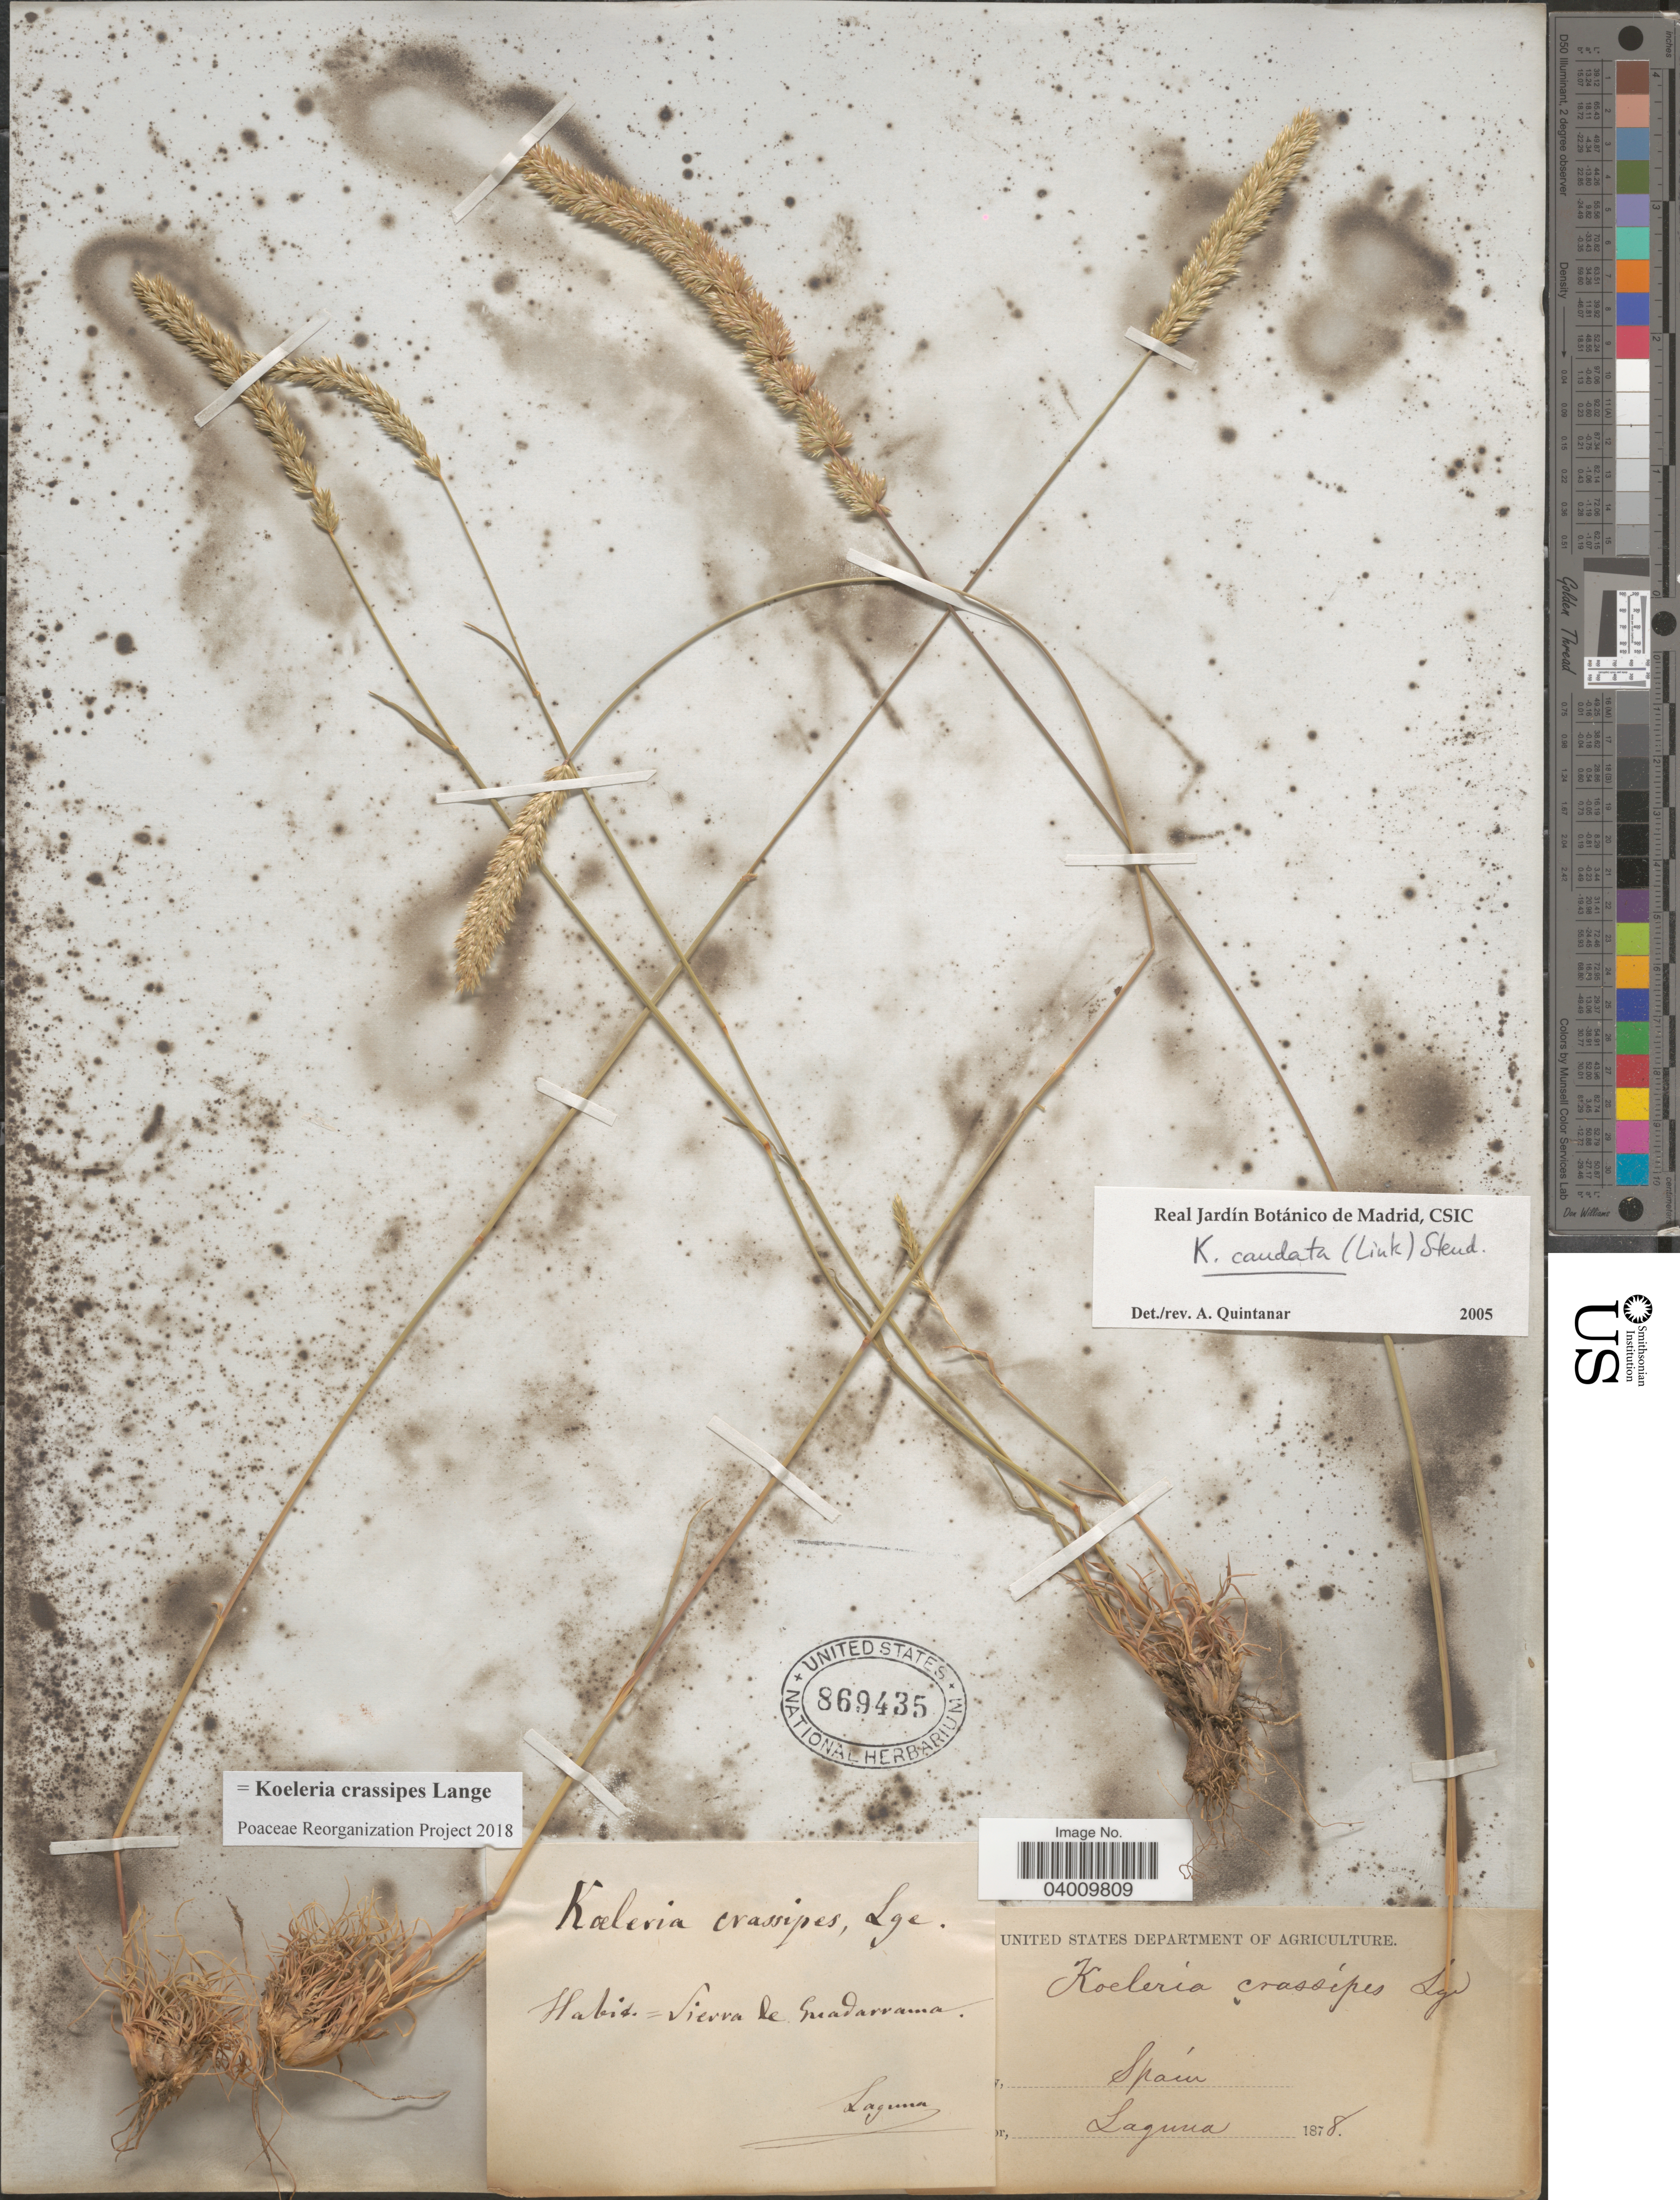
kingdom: Plantae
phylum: Tracheophyta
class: Liliopsida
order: Poales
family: Poaceae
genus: Koeleria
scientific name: Koeleria crassipes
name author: Lange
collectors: -. Laguna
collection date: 1878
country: Spain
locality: Sierra de Guadarrama.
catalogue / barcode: US 869435